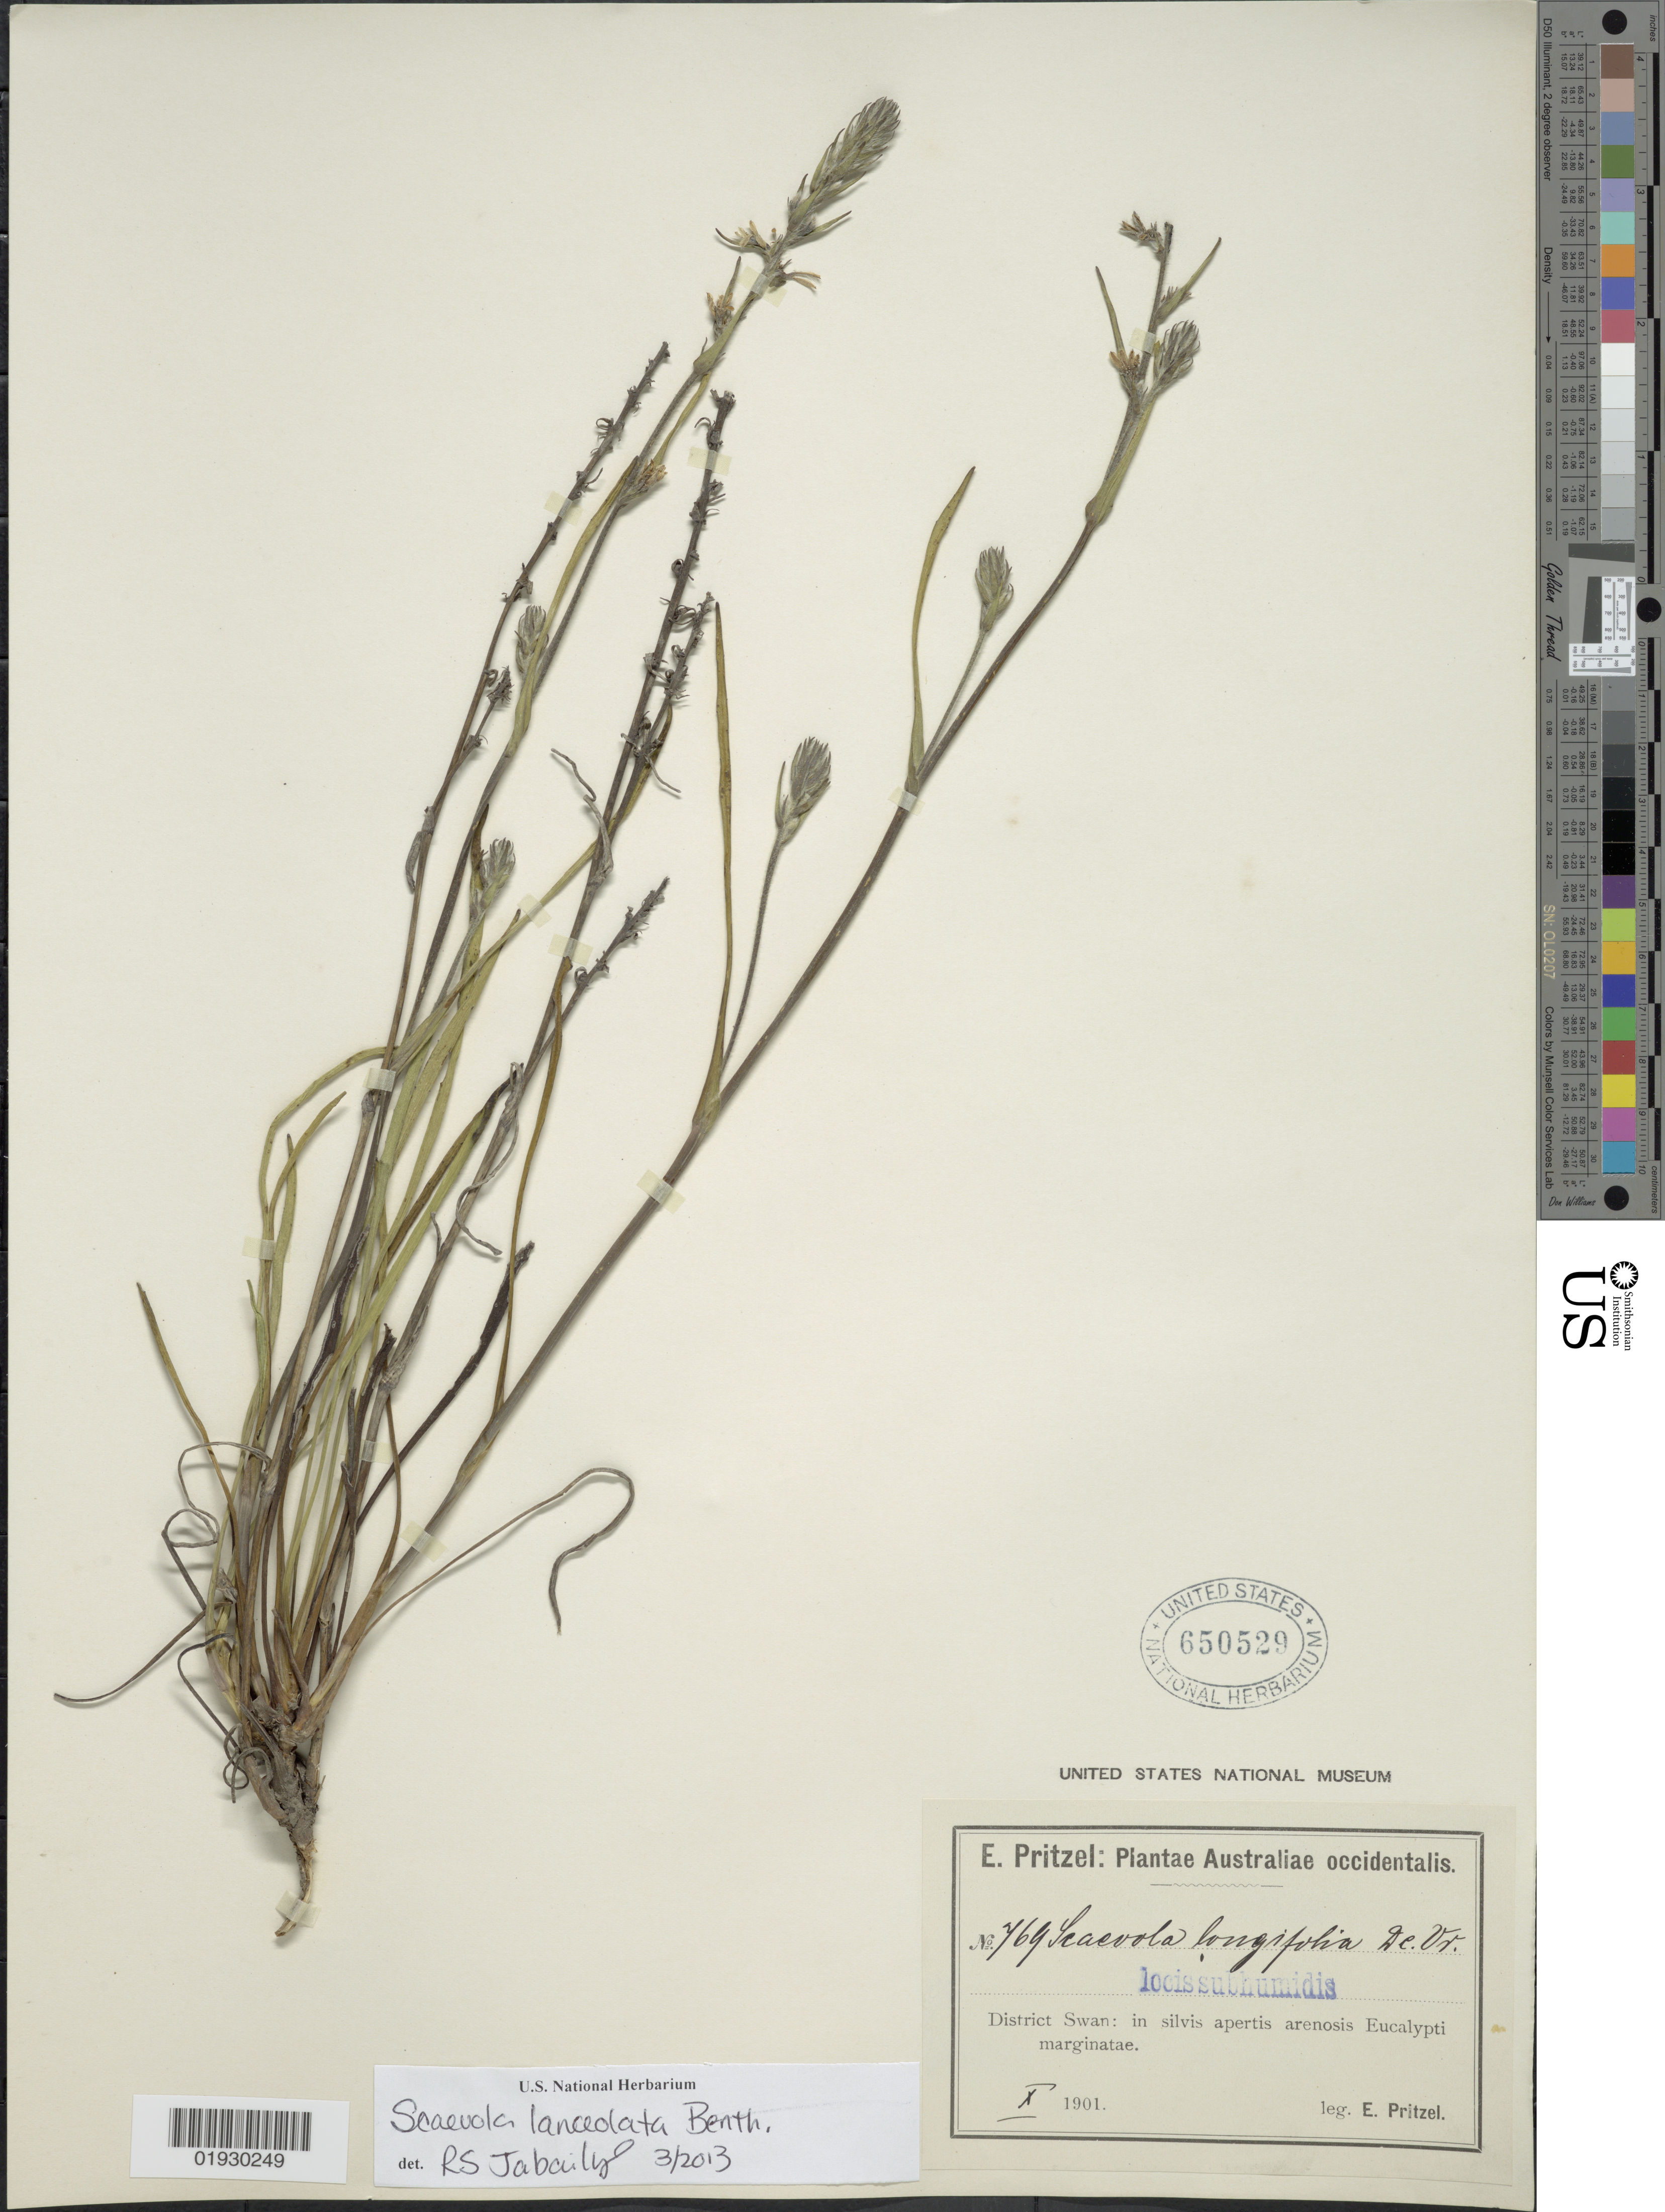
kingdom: Plantae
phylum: Tracheophyta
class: Magnoliopsida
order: Asterales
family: Goodeniaceae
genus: Scaevola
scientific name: Scaevola lanceolata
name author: Benth.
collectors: E. G. Pritzel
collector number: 769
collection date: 1901-10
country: Australia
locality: Australiae occidentalis. District Swan: in silvis arenosis Eucalypti marginatae.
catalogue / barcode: US 650529